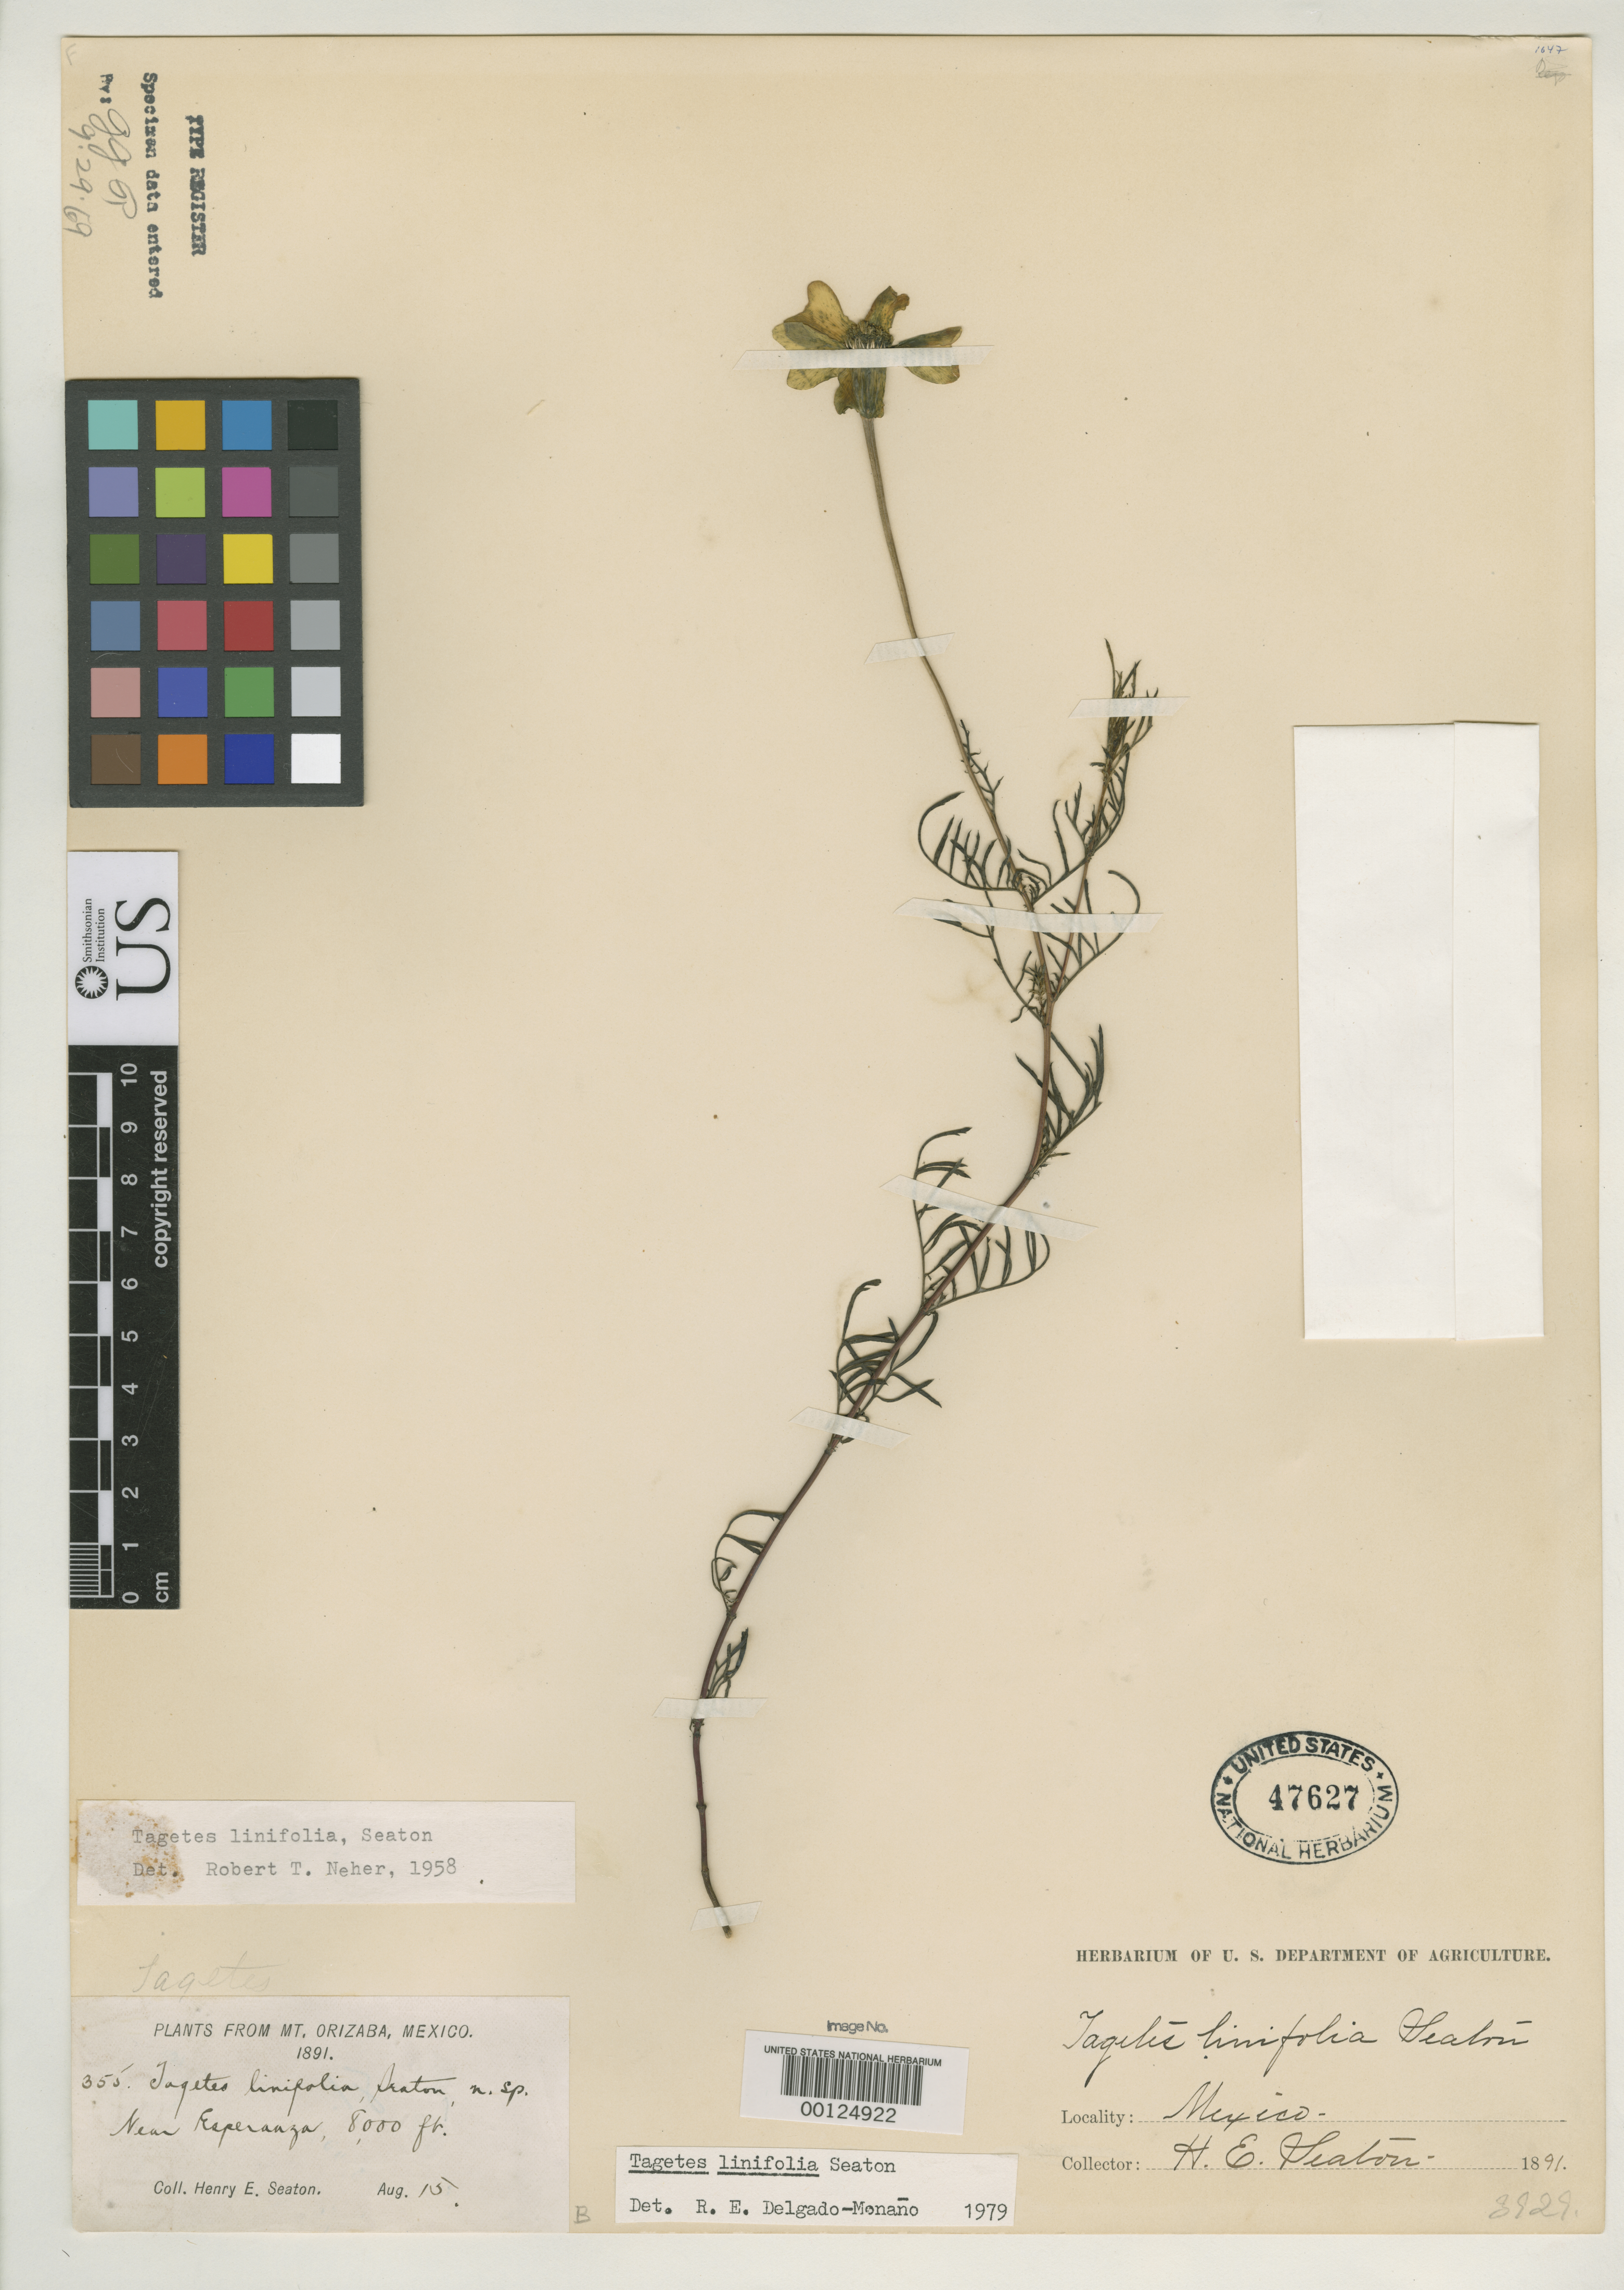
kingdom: Plantae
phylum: Tracheophyta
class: Magnoliopsida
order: Asterales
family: Asteraceae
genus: Tagetes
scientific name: Tagetes linifolia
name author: Seaton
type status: Isotype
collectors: H. E. Seaton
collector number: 355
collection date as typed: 15 Aug 1891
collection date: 1891-08-15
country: Mexico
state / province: Veracruz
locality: Near Esperanza, Mt. Orizaba.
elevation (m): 2438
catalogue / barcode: US 47627